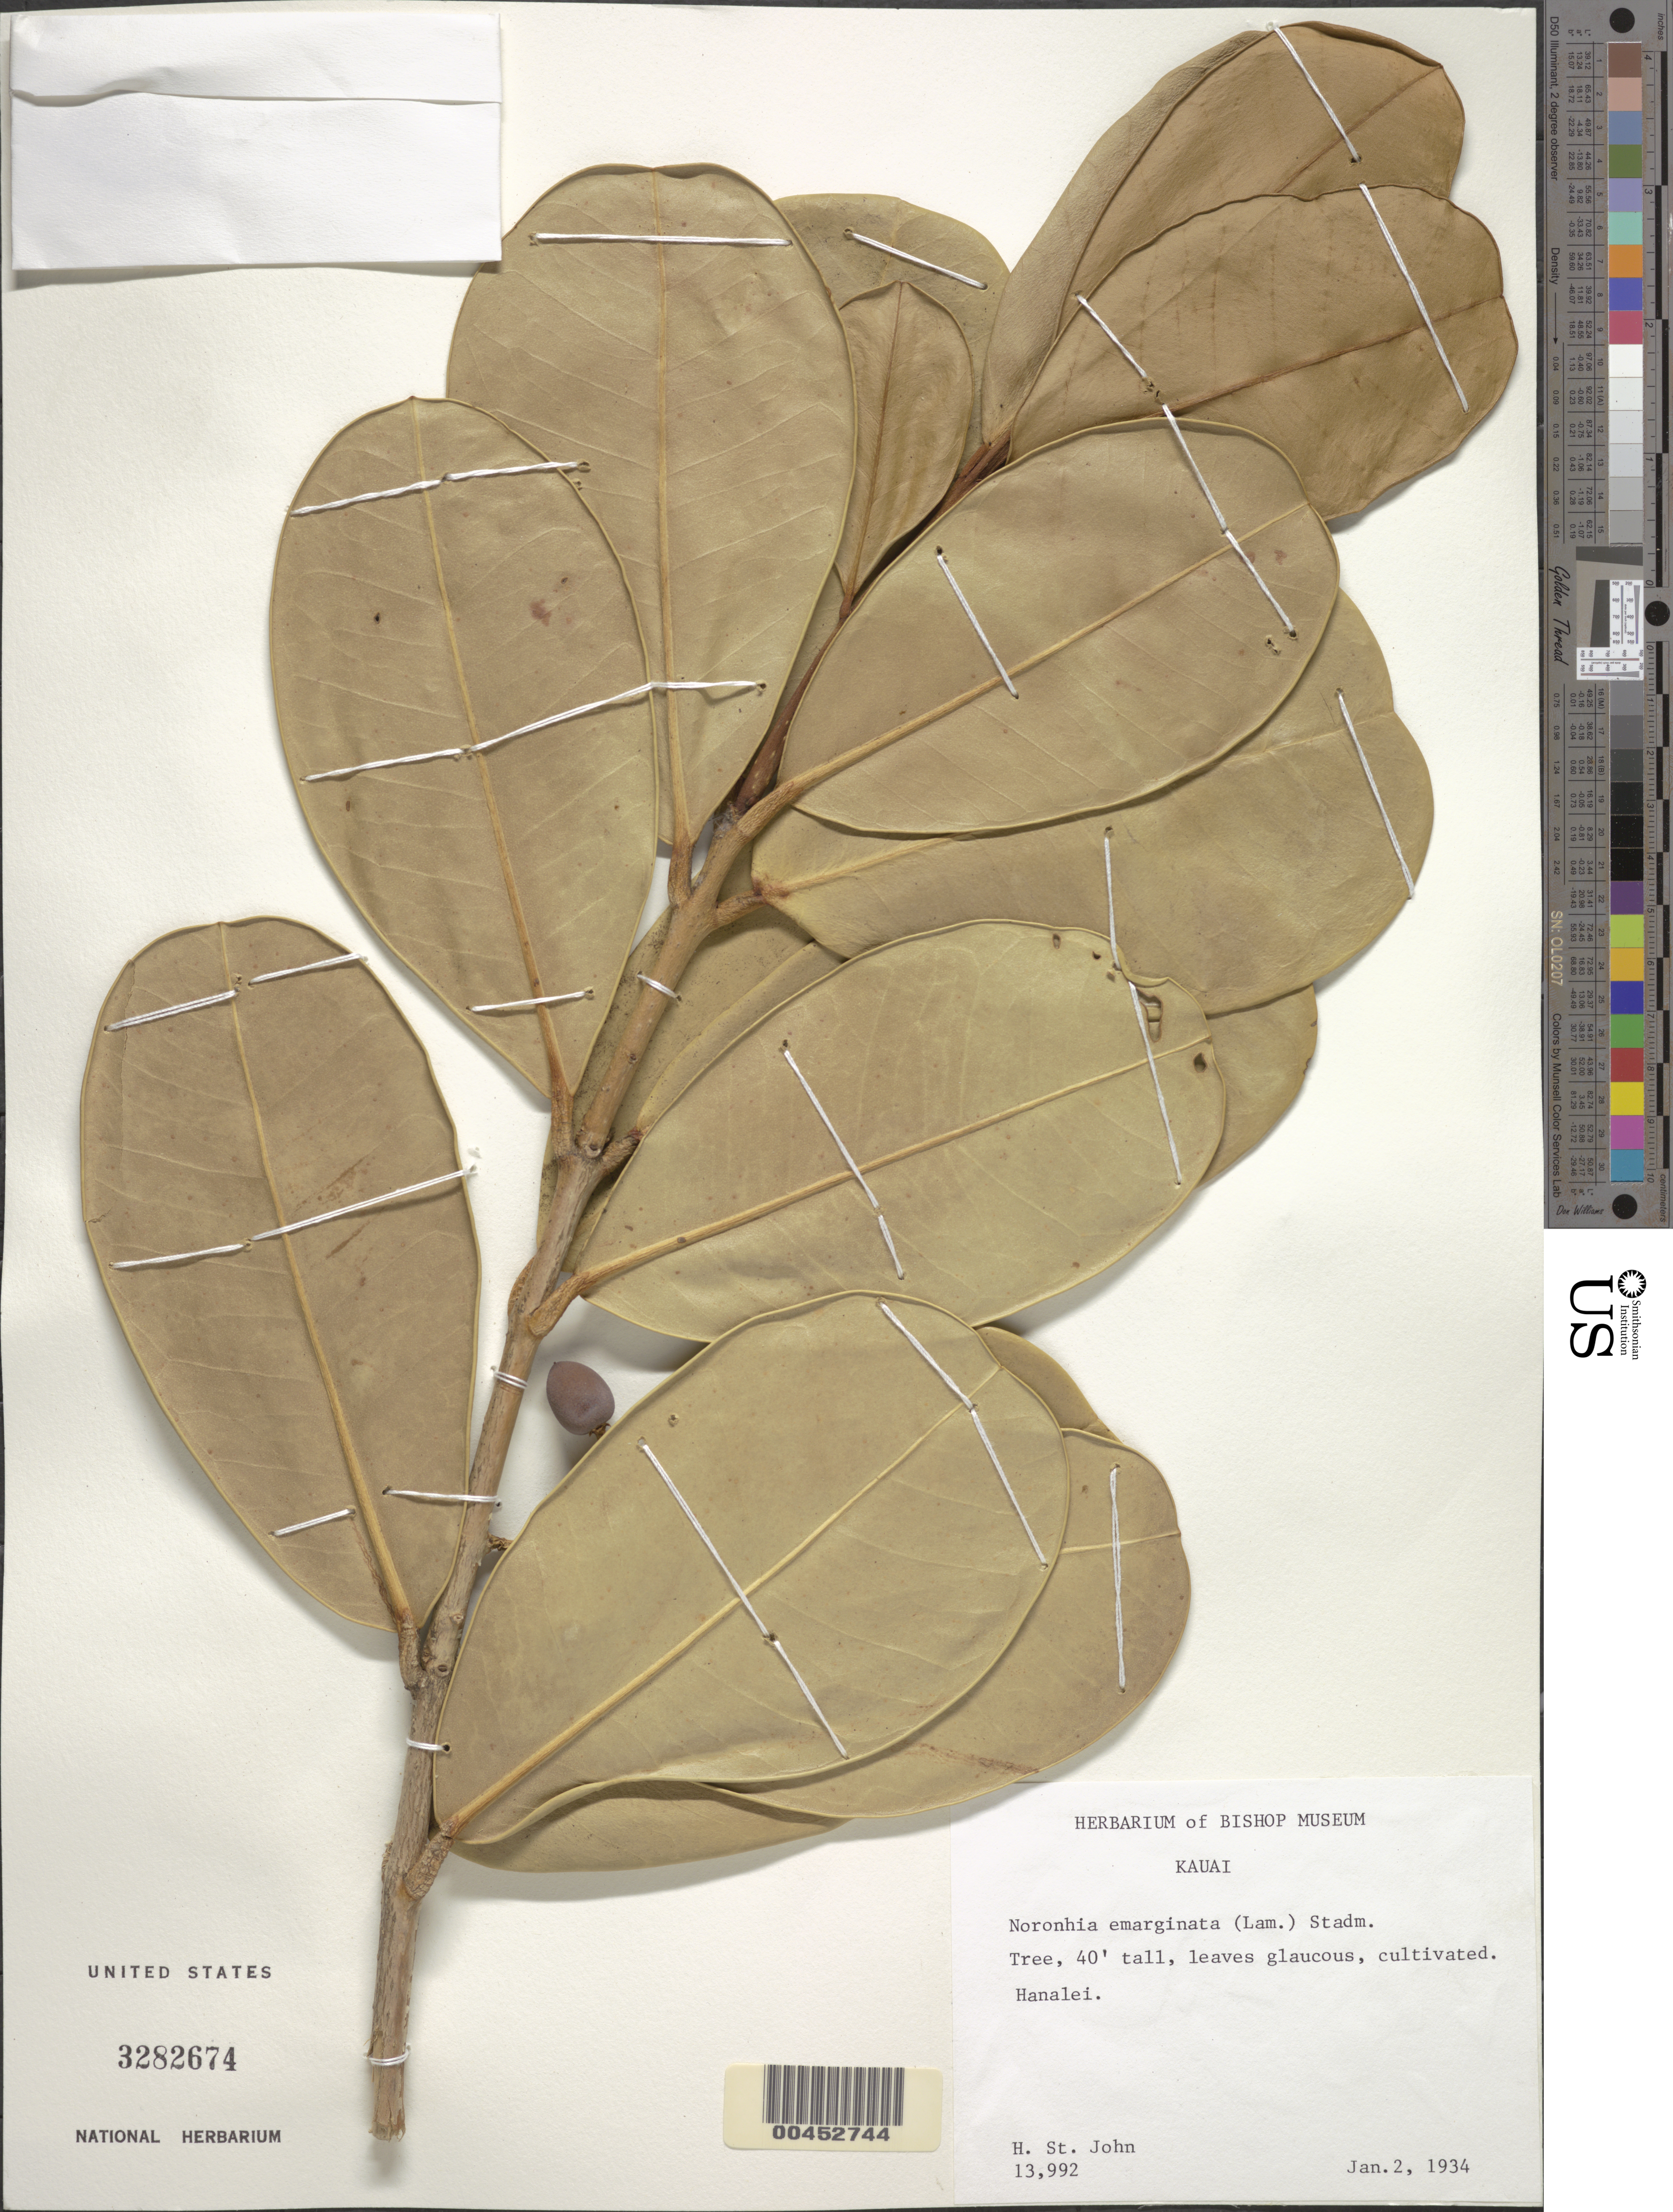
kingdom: Plantae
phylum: Tracheophyta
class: Magnoliopsida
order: Lamiales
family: Oleaceae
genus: Noronhia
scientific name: Noronhia emarginata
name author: (Lam.) Thouars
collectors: H. St. John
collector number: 13992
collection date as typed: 2 Jan 1934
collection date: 1934-01-02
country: United States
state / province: Hawaii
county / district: Kauai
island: Kaua'i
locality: Hanalei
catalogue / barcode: US 3282674